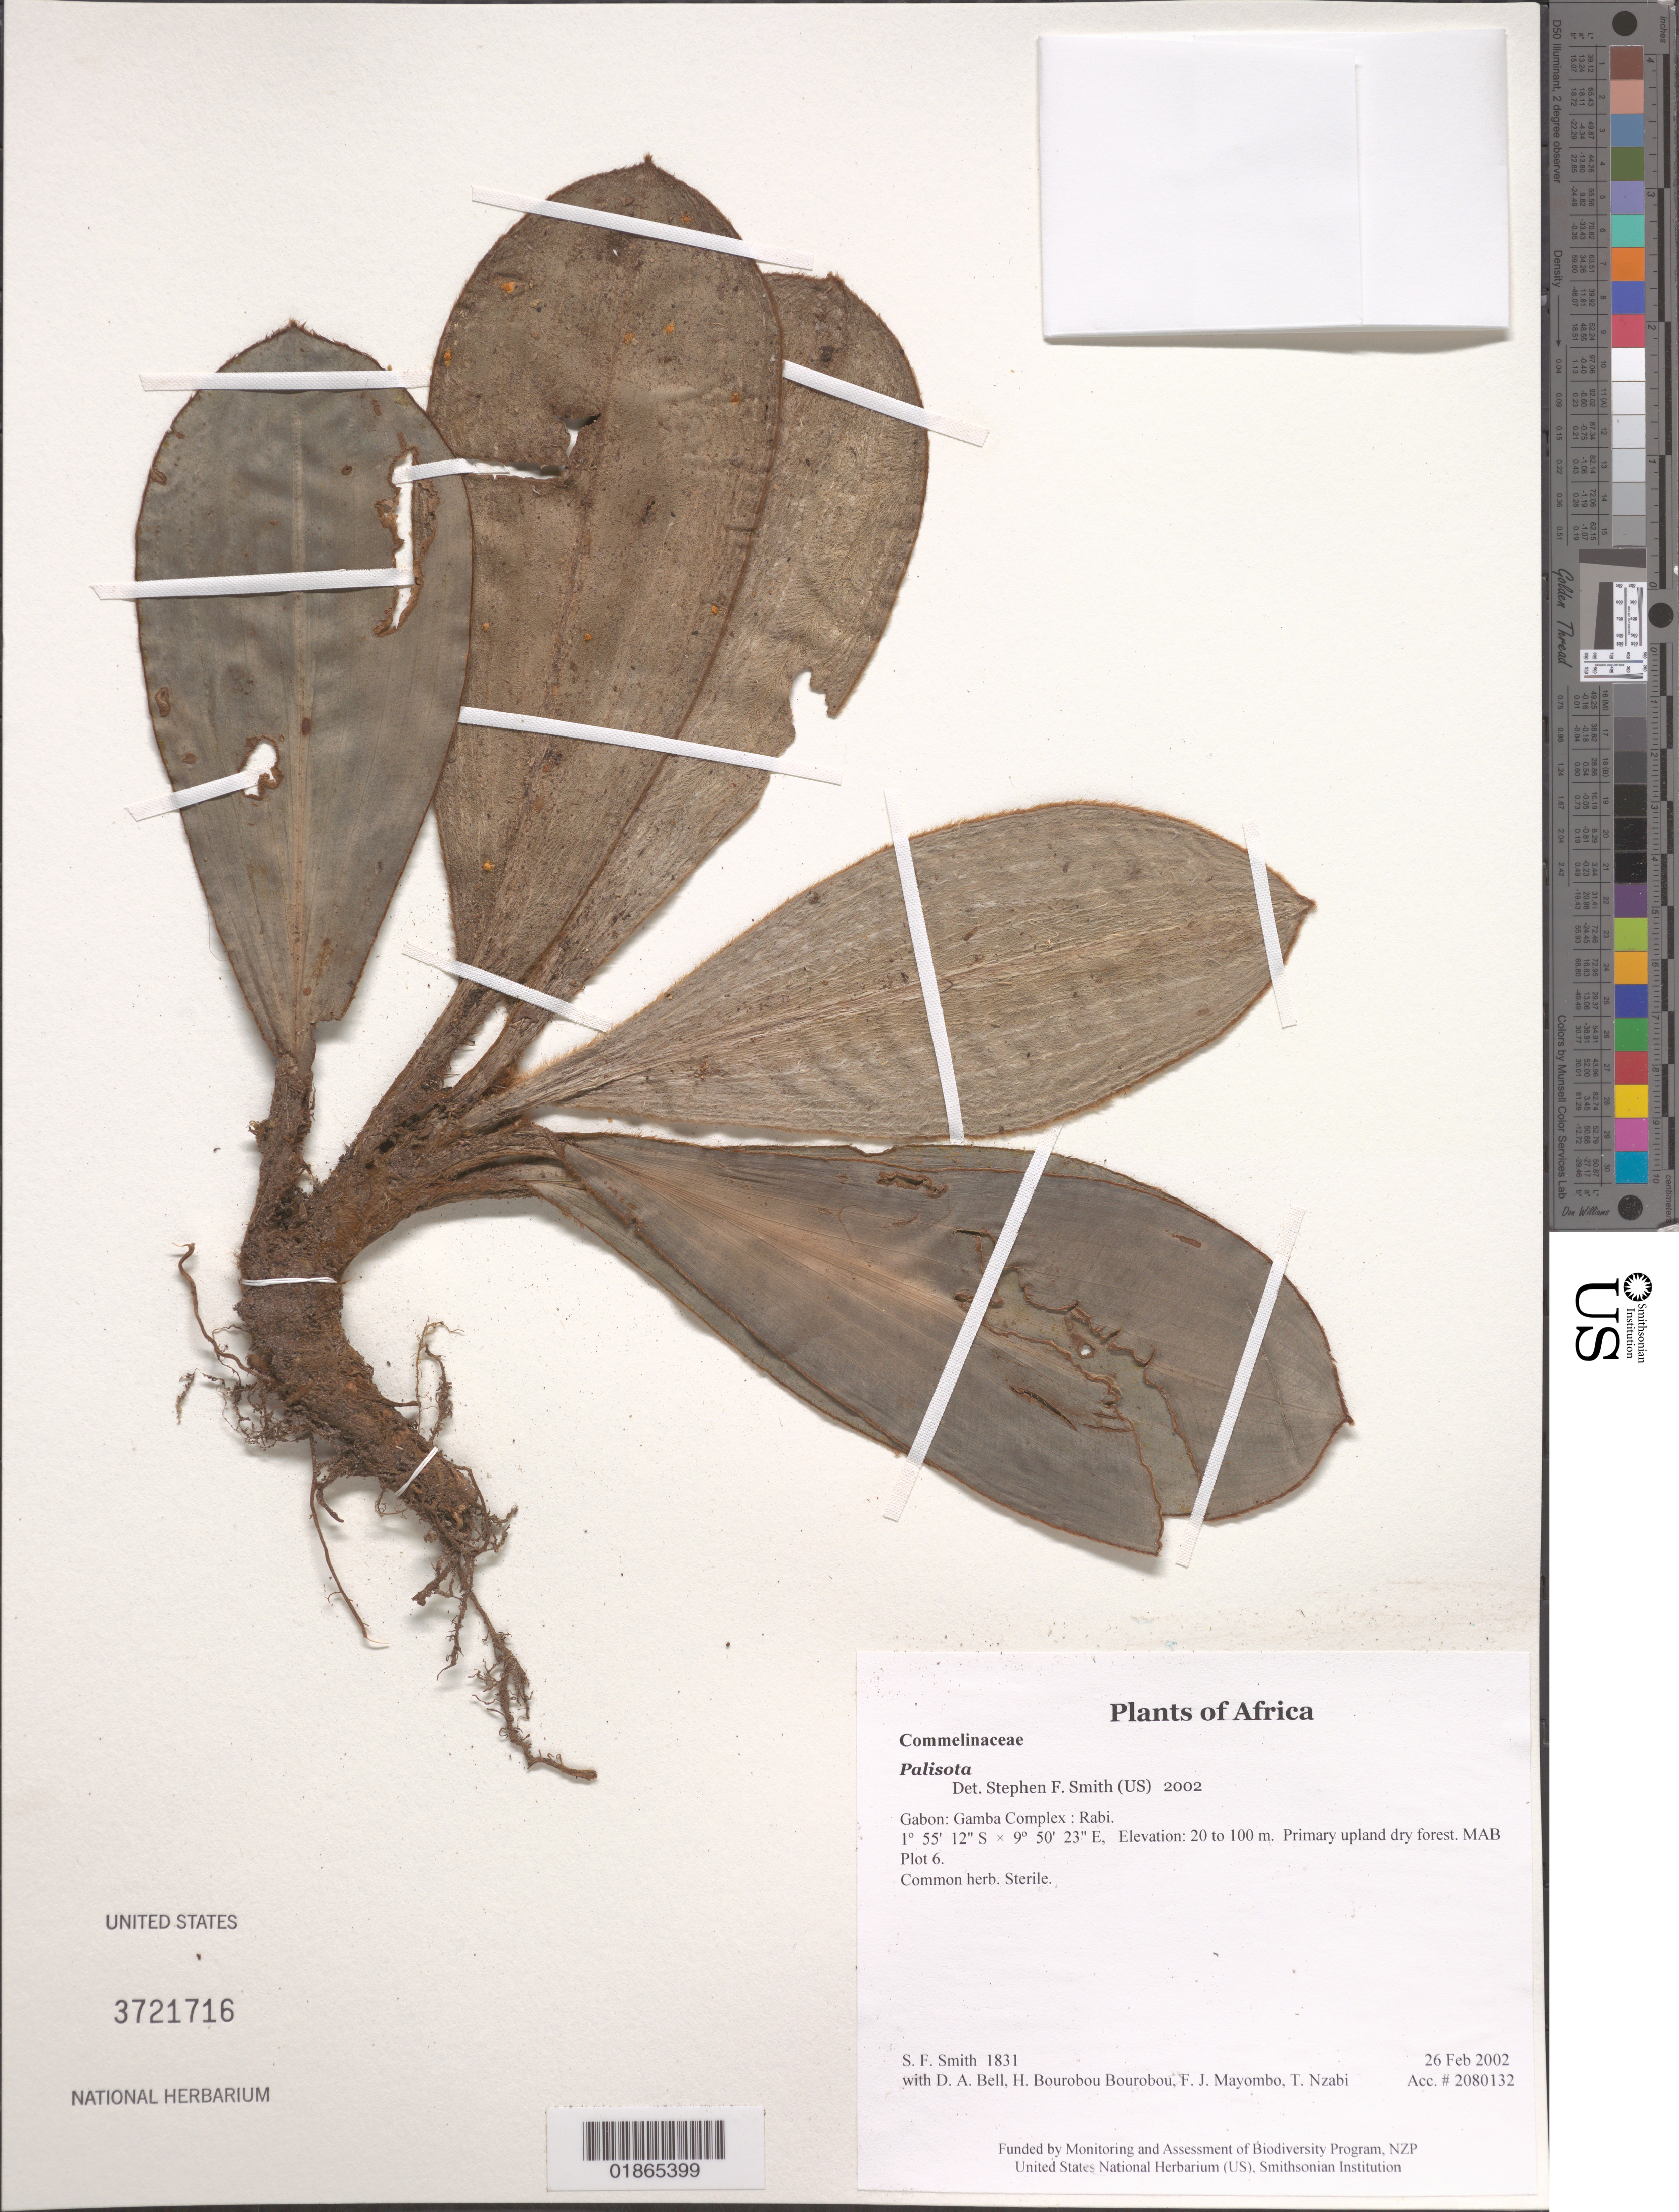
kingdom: Plantae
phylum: Tracheophyta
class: Liliopsida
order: Commelinales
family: Commelinaceae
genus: Palisota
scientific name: Palisota sp.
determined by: Smith, Stephen F., (US), NMNH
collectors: S.F. Smith, D. A. Bell, H. Bourobou Bourobou & F. J. Mayombo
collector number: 1831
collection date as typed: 26 Feb 2002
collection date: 2002-02-26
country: Gabon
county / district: Gamba Complex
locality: Rabi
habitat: Primary upland dry forest. MAB Plot 6.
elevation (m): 20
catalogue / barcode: US 3721716